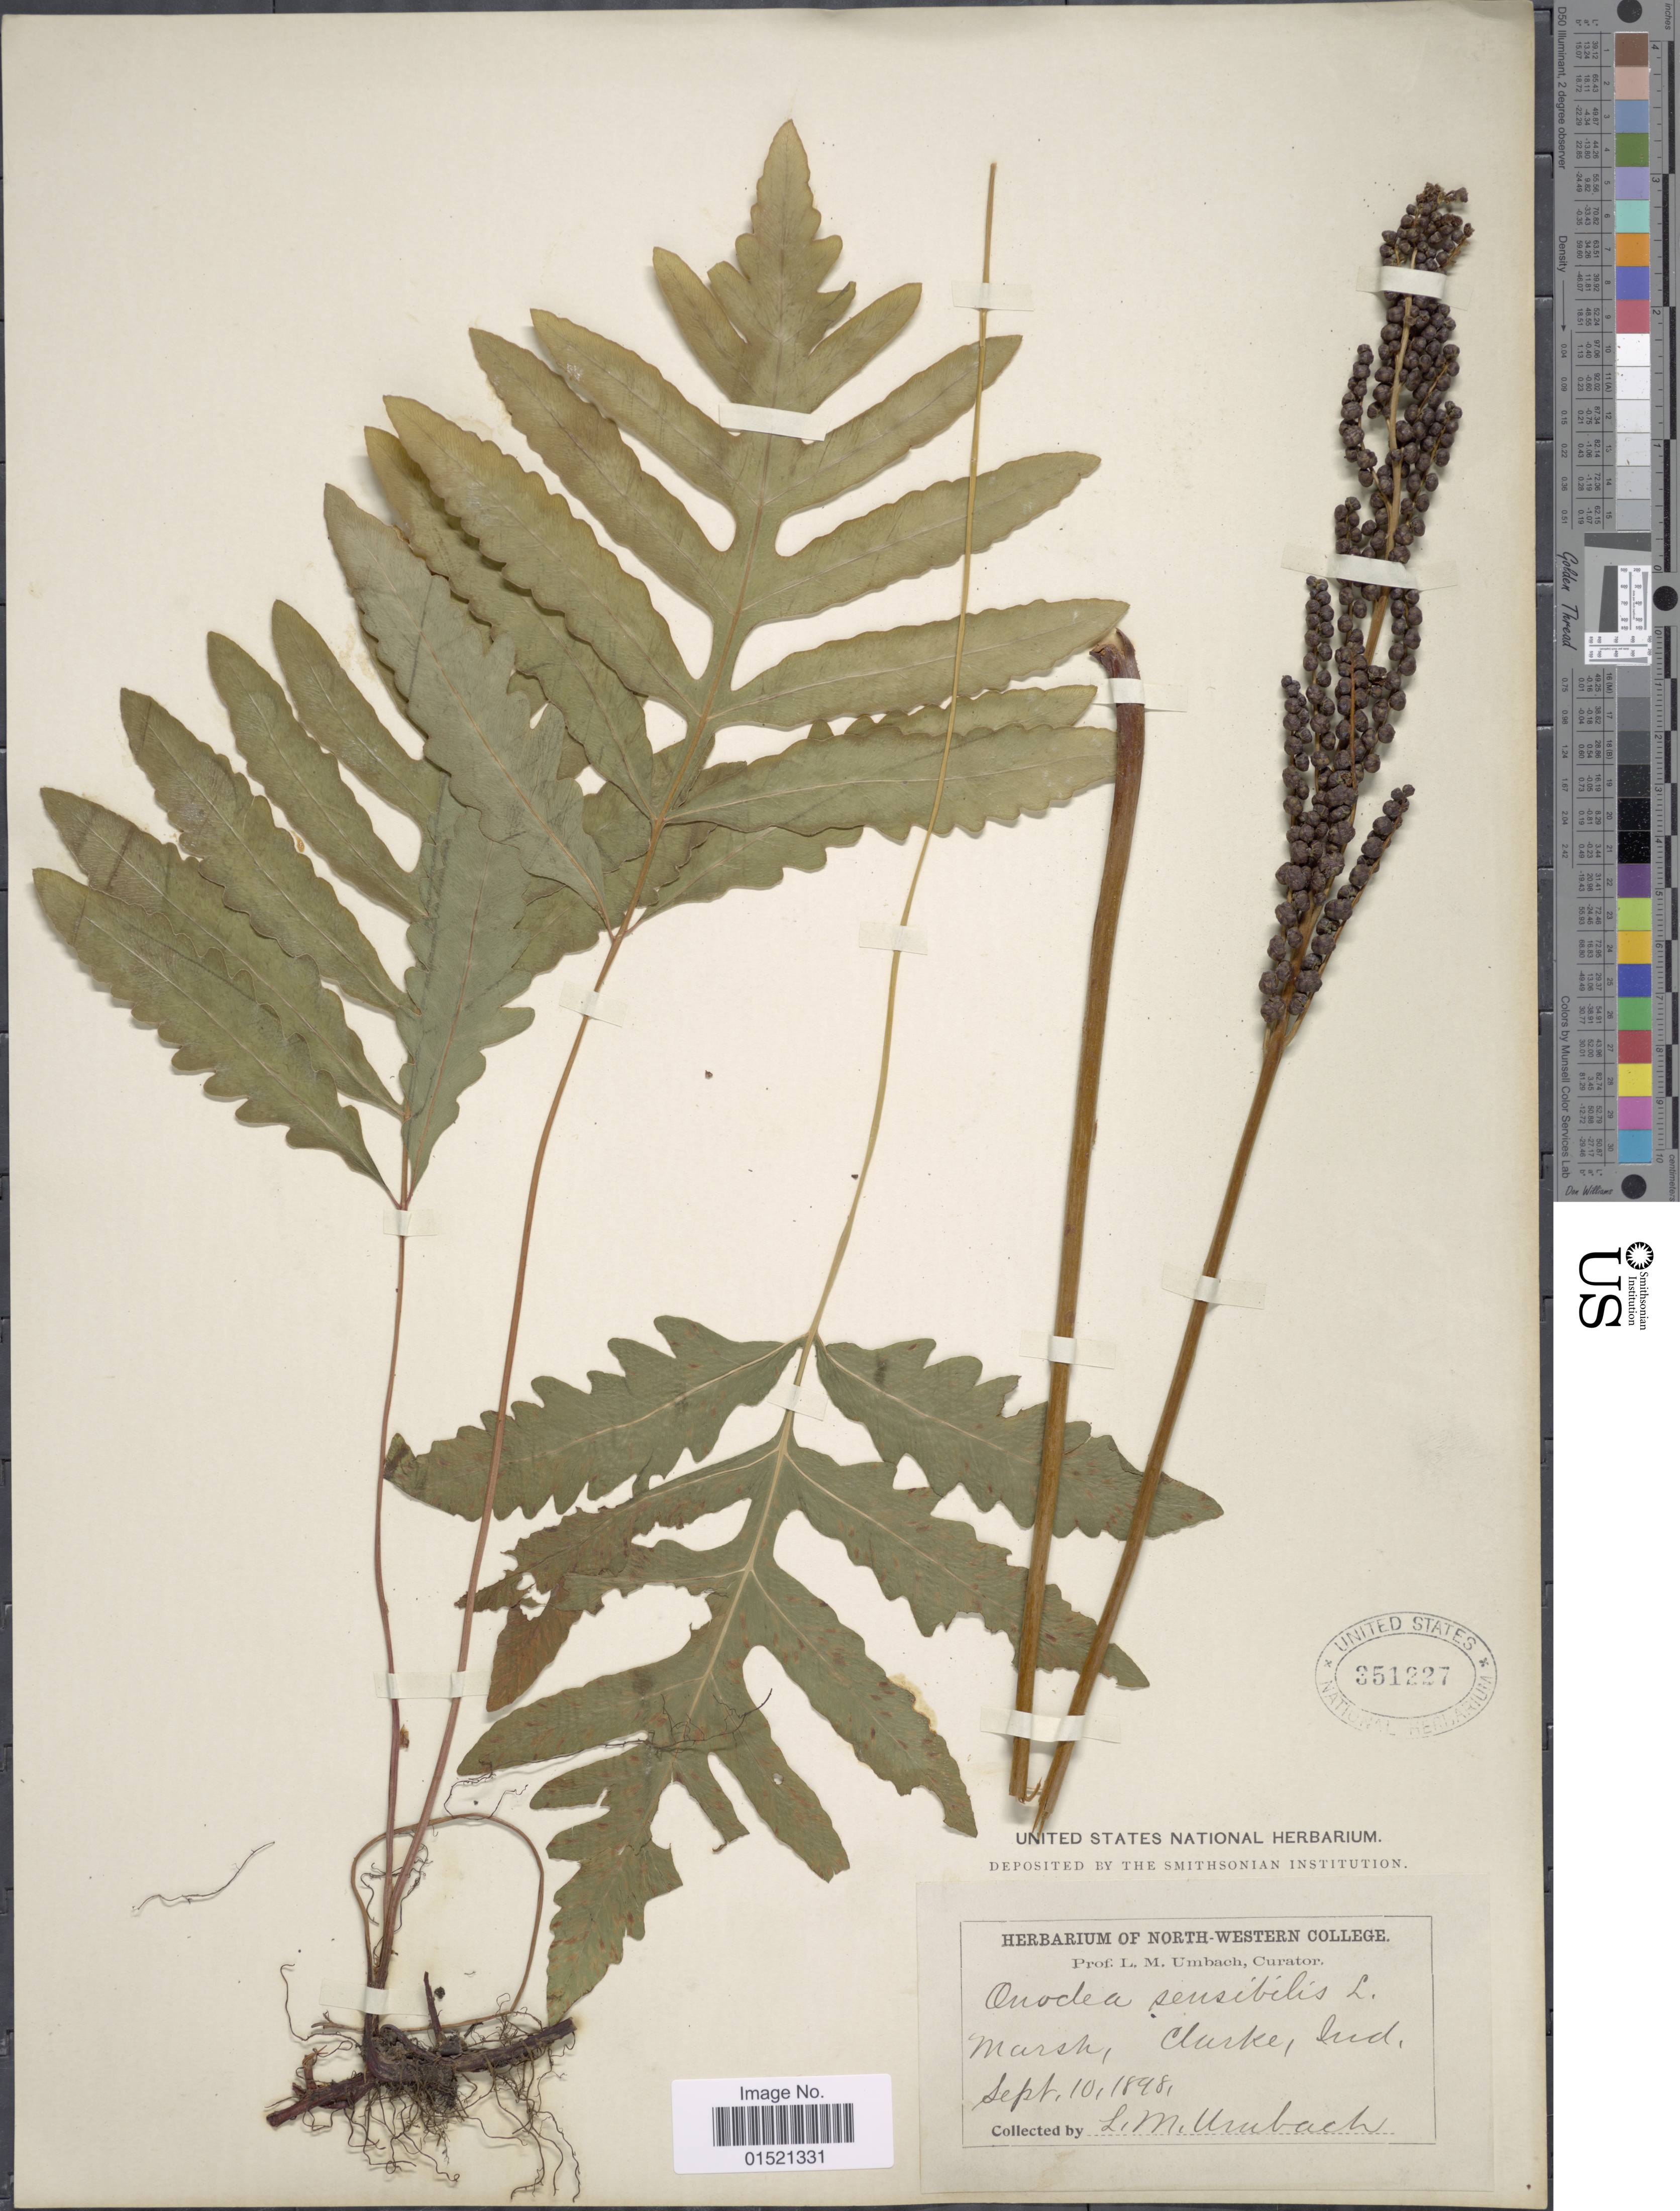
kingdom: Plantae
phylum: Tracheophyta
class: Polypodiopsida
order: Polypodiales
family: Onocleaceae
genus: Onoclea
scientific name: Onoclea sensibilis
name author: L.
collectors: L. M. Umbach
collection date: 1898-09-10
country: United States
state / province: Indiana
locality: Marsh, Clarke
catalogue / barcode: US 351227